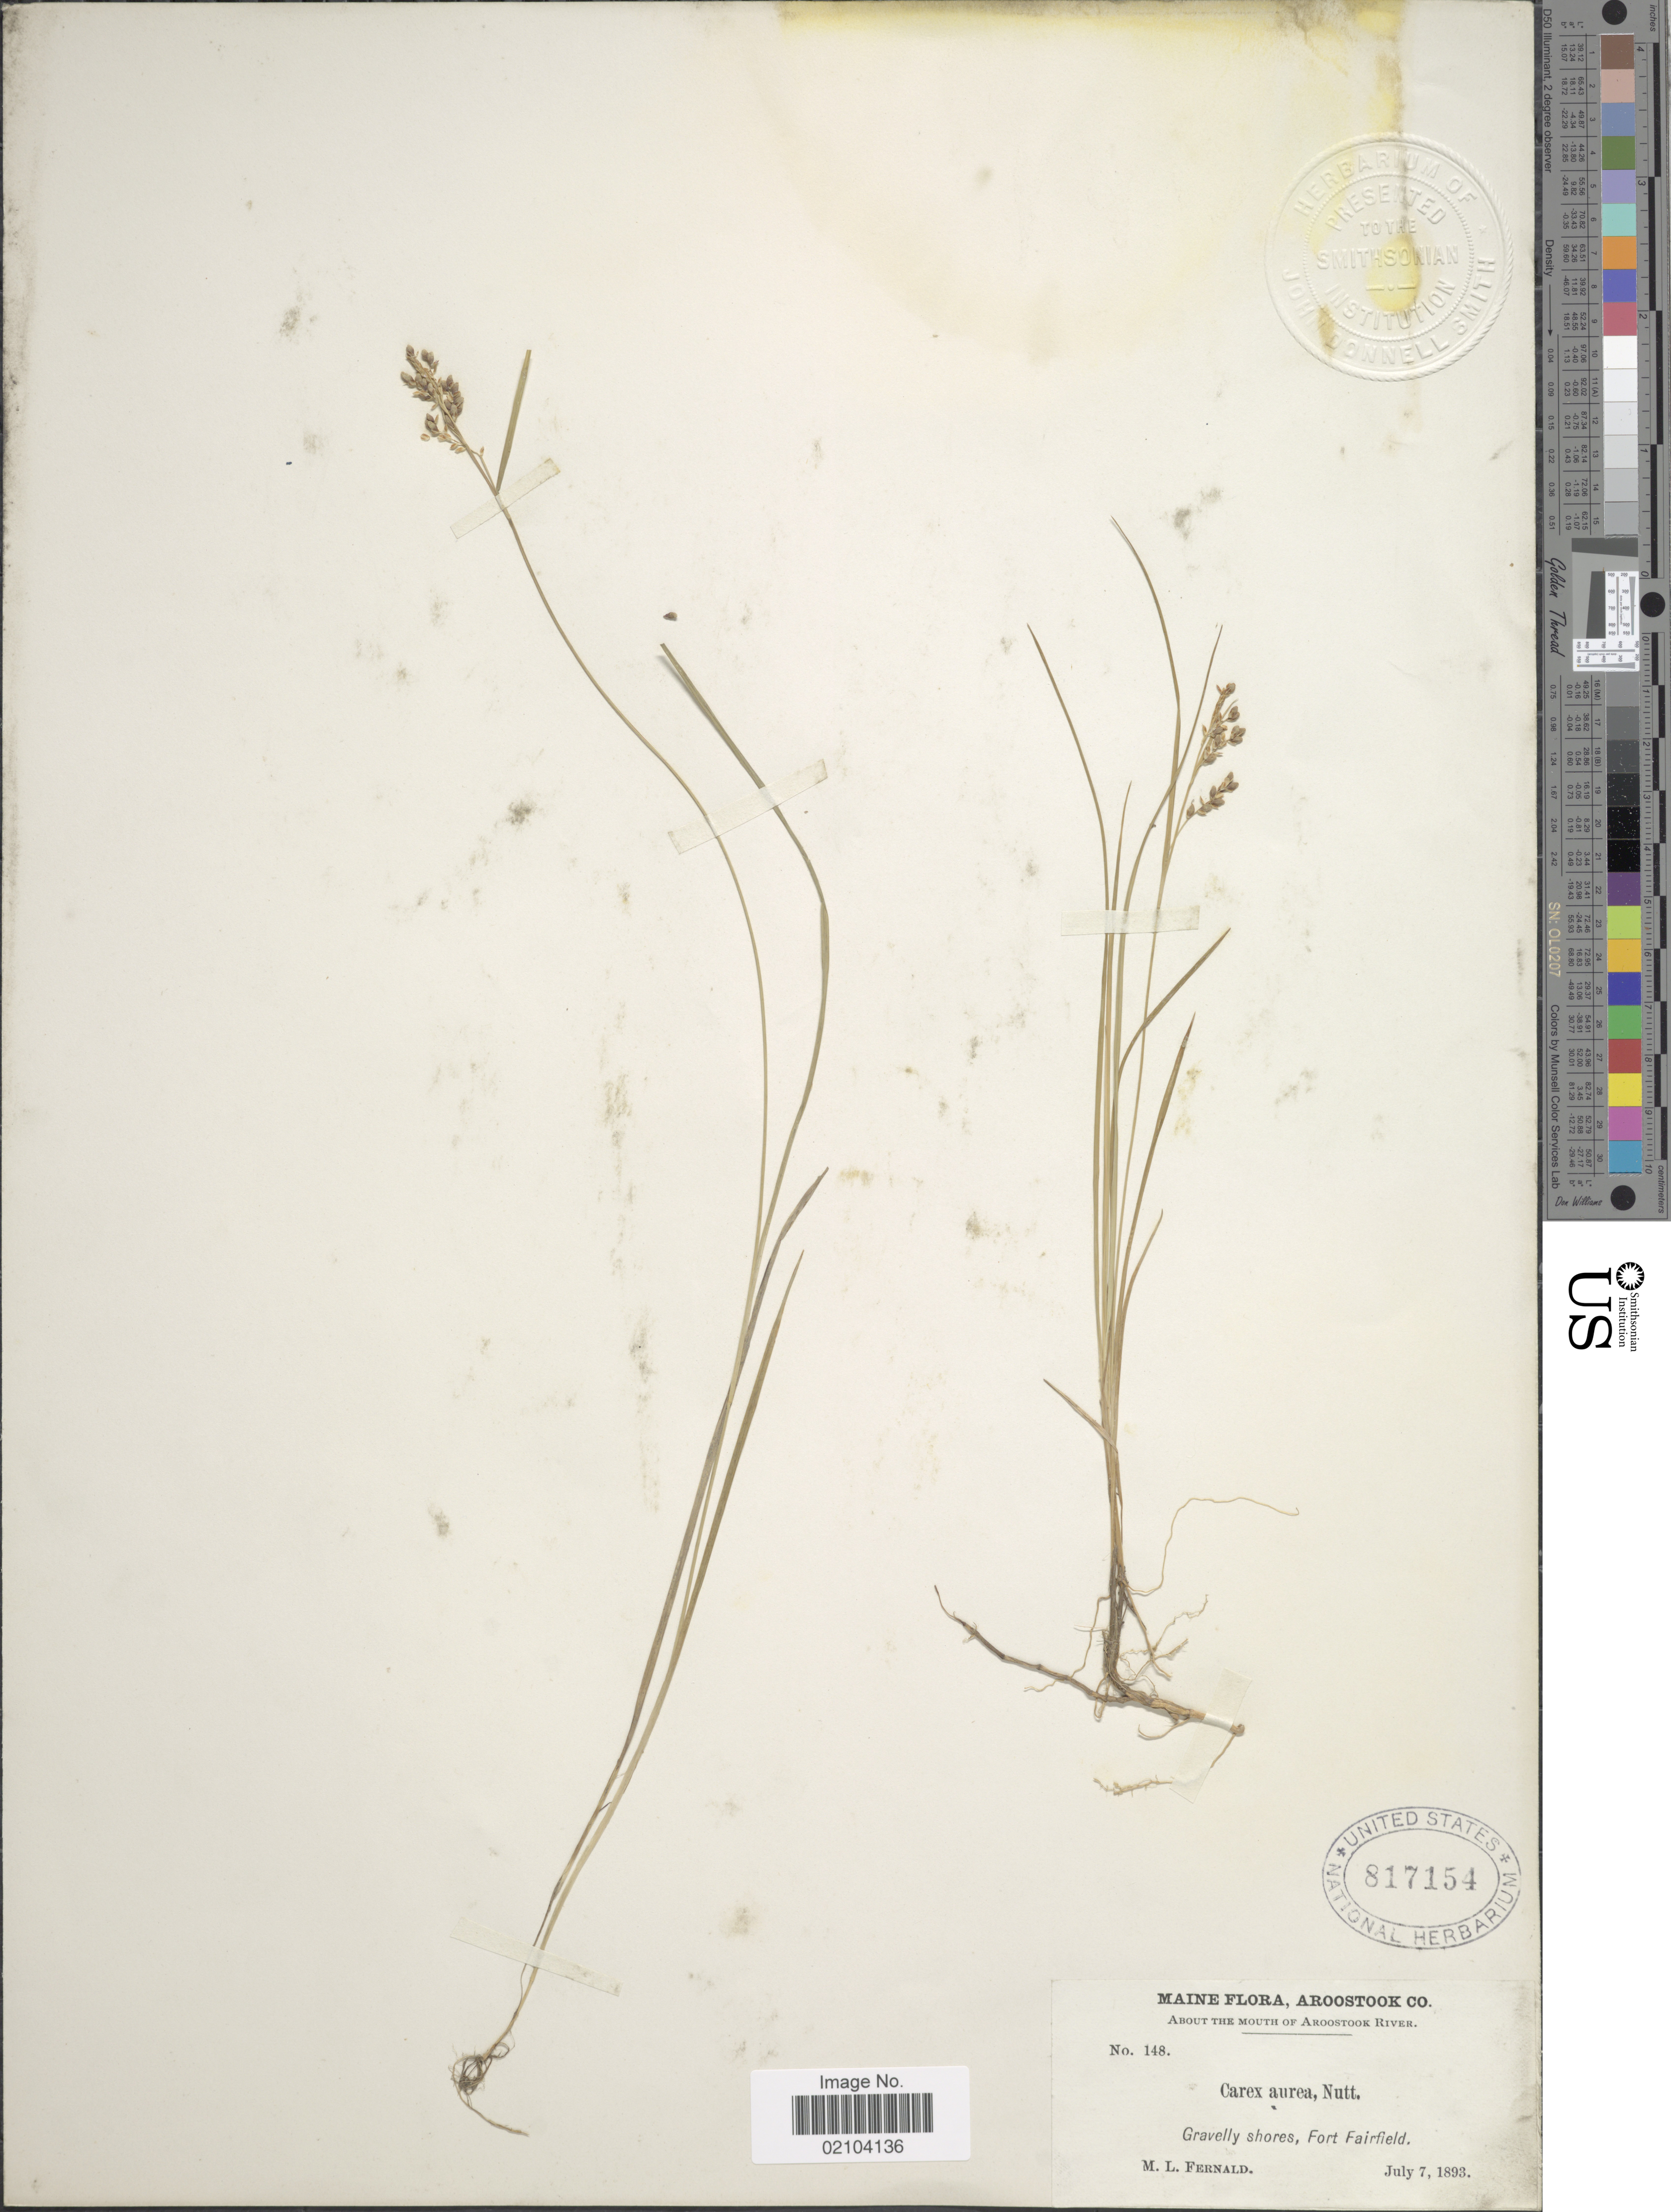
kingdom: Plantae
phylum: Tracheophyta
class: Liliopsida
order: Poales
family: Cyperaceae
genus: Carex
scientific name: Carex aurea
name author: Nutt.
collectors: M. L. Fernald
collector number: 148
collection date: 1893-07-07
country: United States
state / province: Maine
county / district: Aroostook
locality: Aroostook Co, about the mouth of Aroostook River. Gravelly shores, Fort Fairfield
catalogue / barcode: US 817154